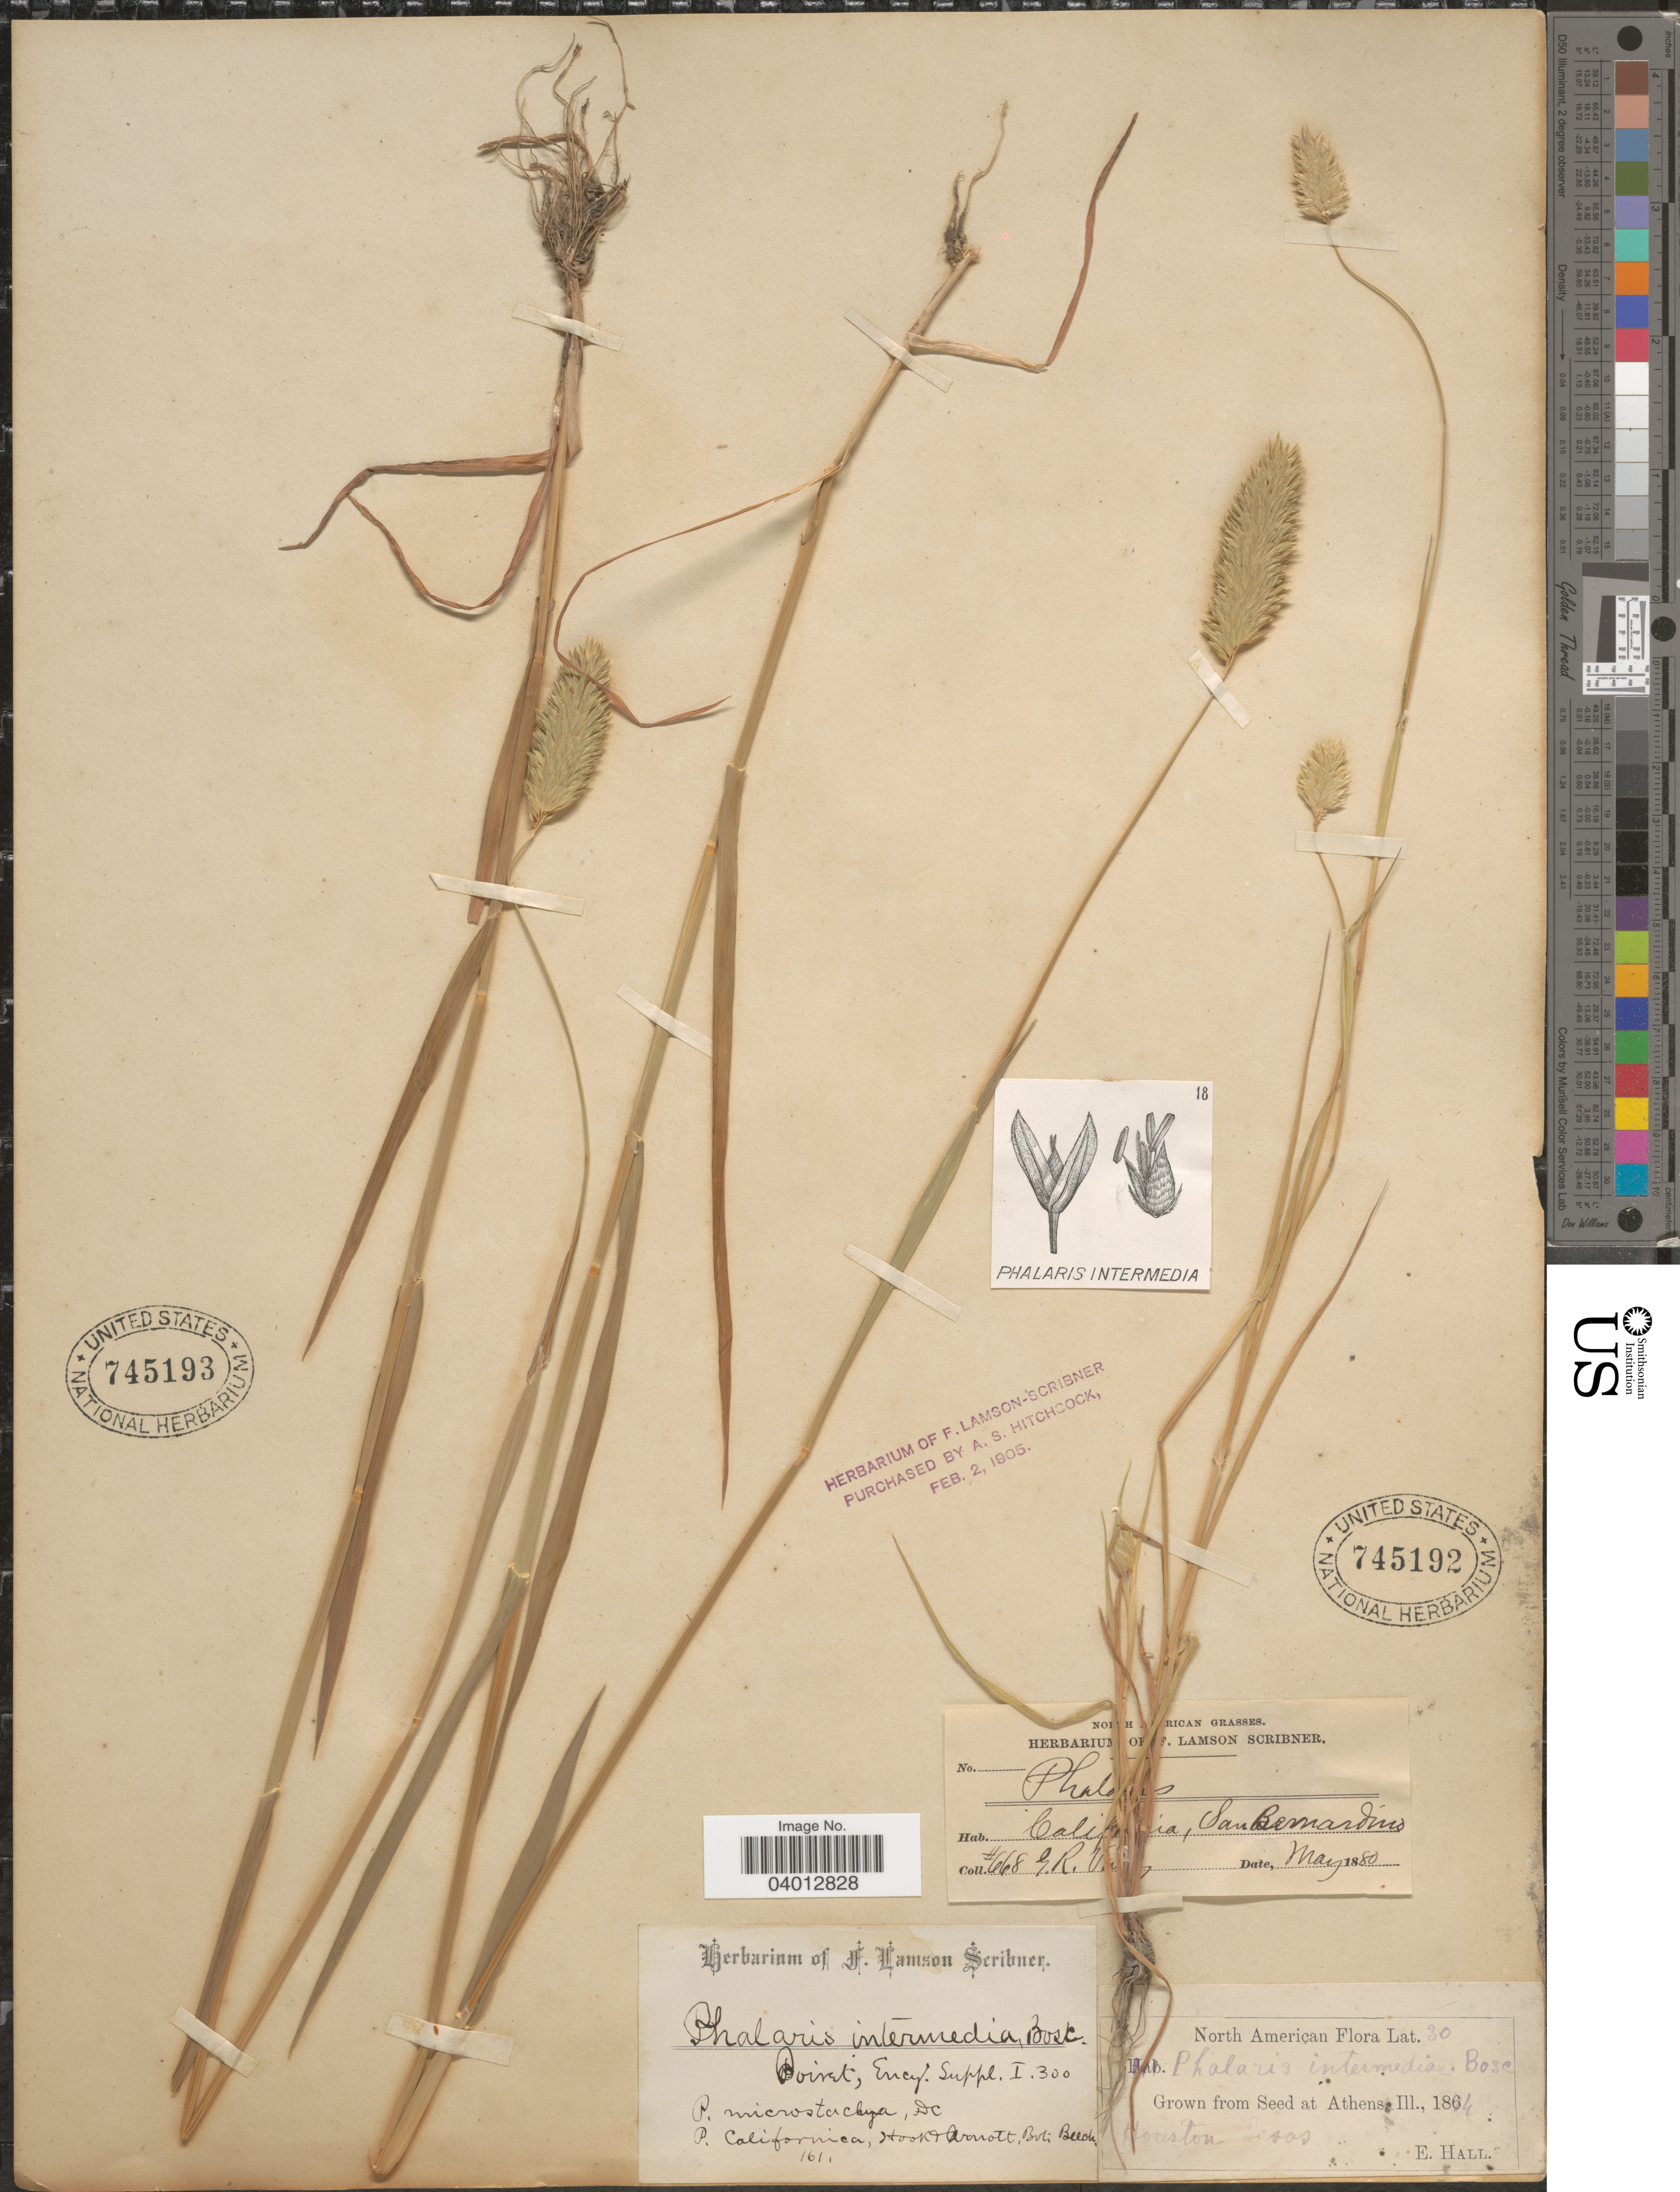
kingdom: Plantae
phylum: Tracheophyta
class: Liliopsida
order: Poales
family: Poaceae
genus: Phalaris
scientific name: Phalaris caroliniana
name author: Walter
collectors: G. R. Vasey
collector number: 668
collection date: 1880-05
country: United States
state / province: California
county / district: San Bernardino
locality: San Bernardino.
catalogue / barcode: US 745192